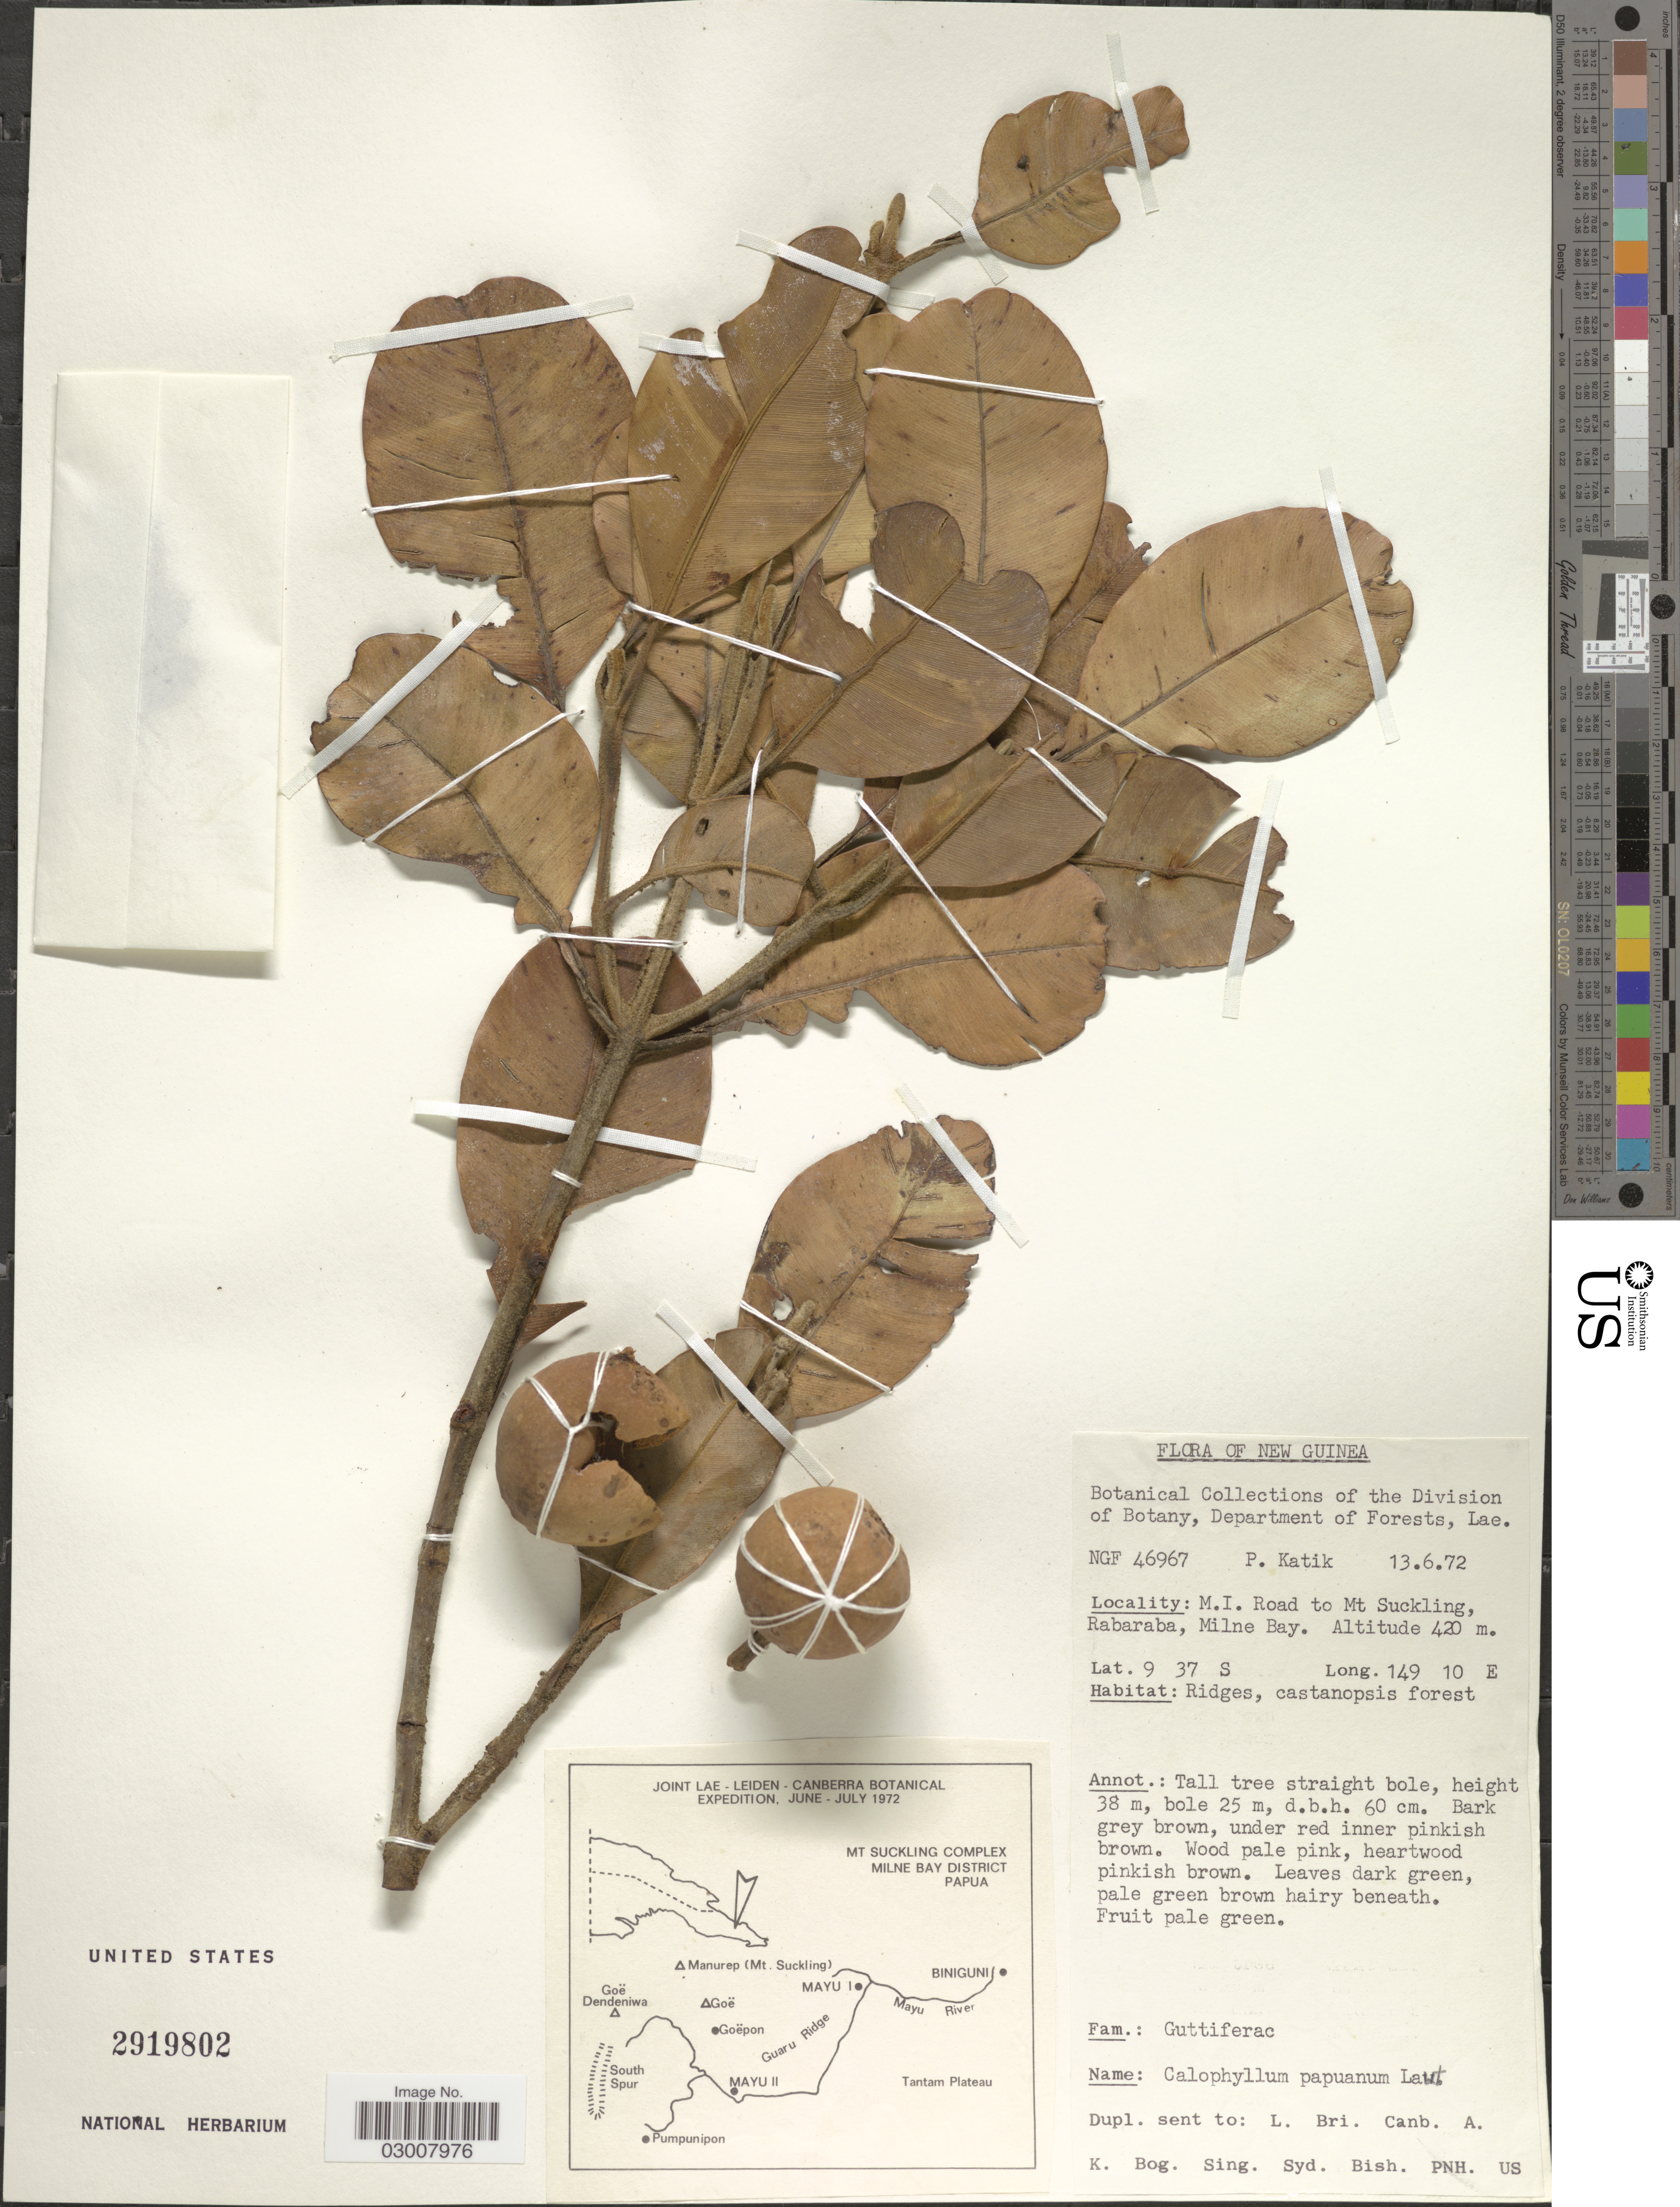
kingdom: Plantae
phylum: Tracheophyta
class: Magnoliopsida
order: Malpighiales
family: Calophyllaceae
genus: Calophyllum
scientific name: Calophyllum papuanum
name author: Lauterb.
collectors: P. Katik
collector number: NGF 46967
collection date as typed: Transcribed d/m/y: 13/6/72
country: Papua New Guinea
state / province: Milne Bay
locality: New Guinea. M.I. Road to Mt Suckling, Rabaraba, Milne Bay.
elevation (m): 420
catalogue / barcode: US 2919802